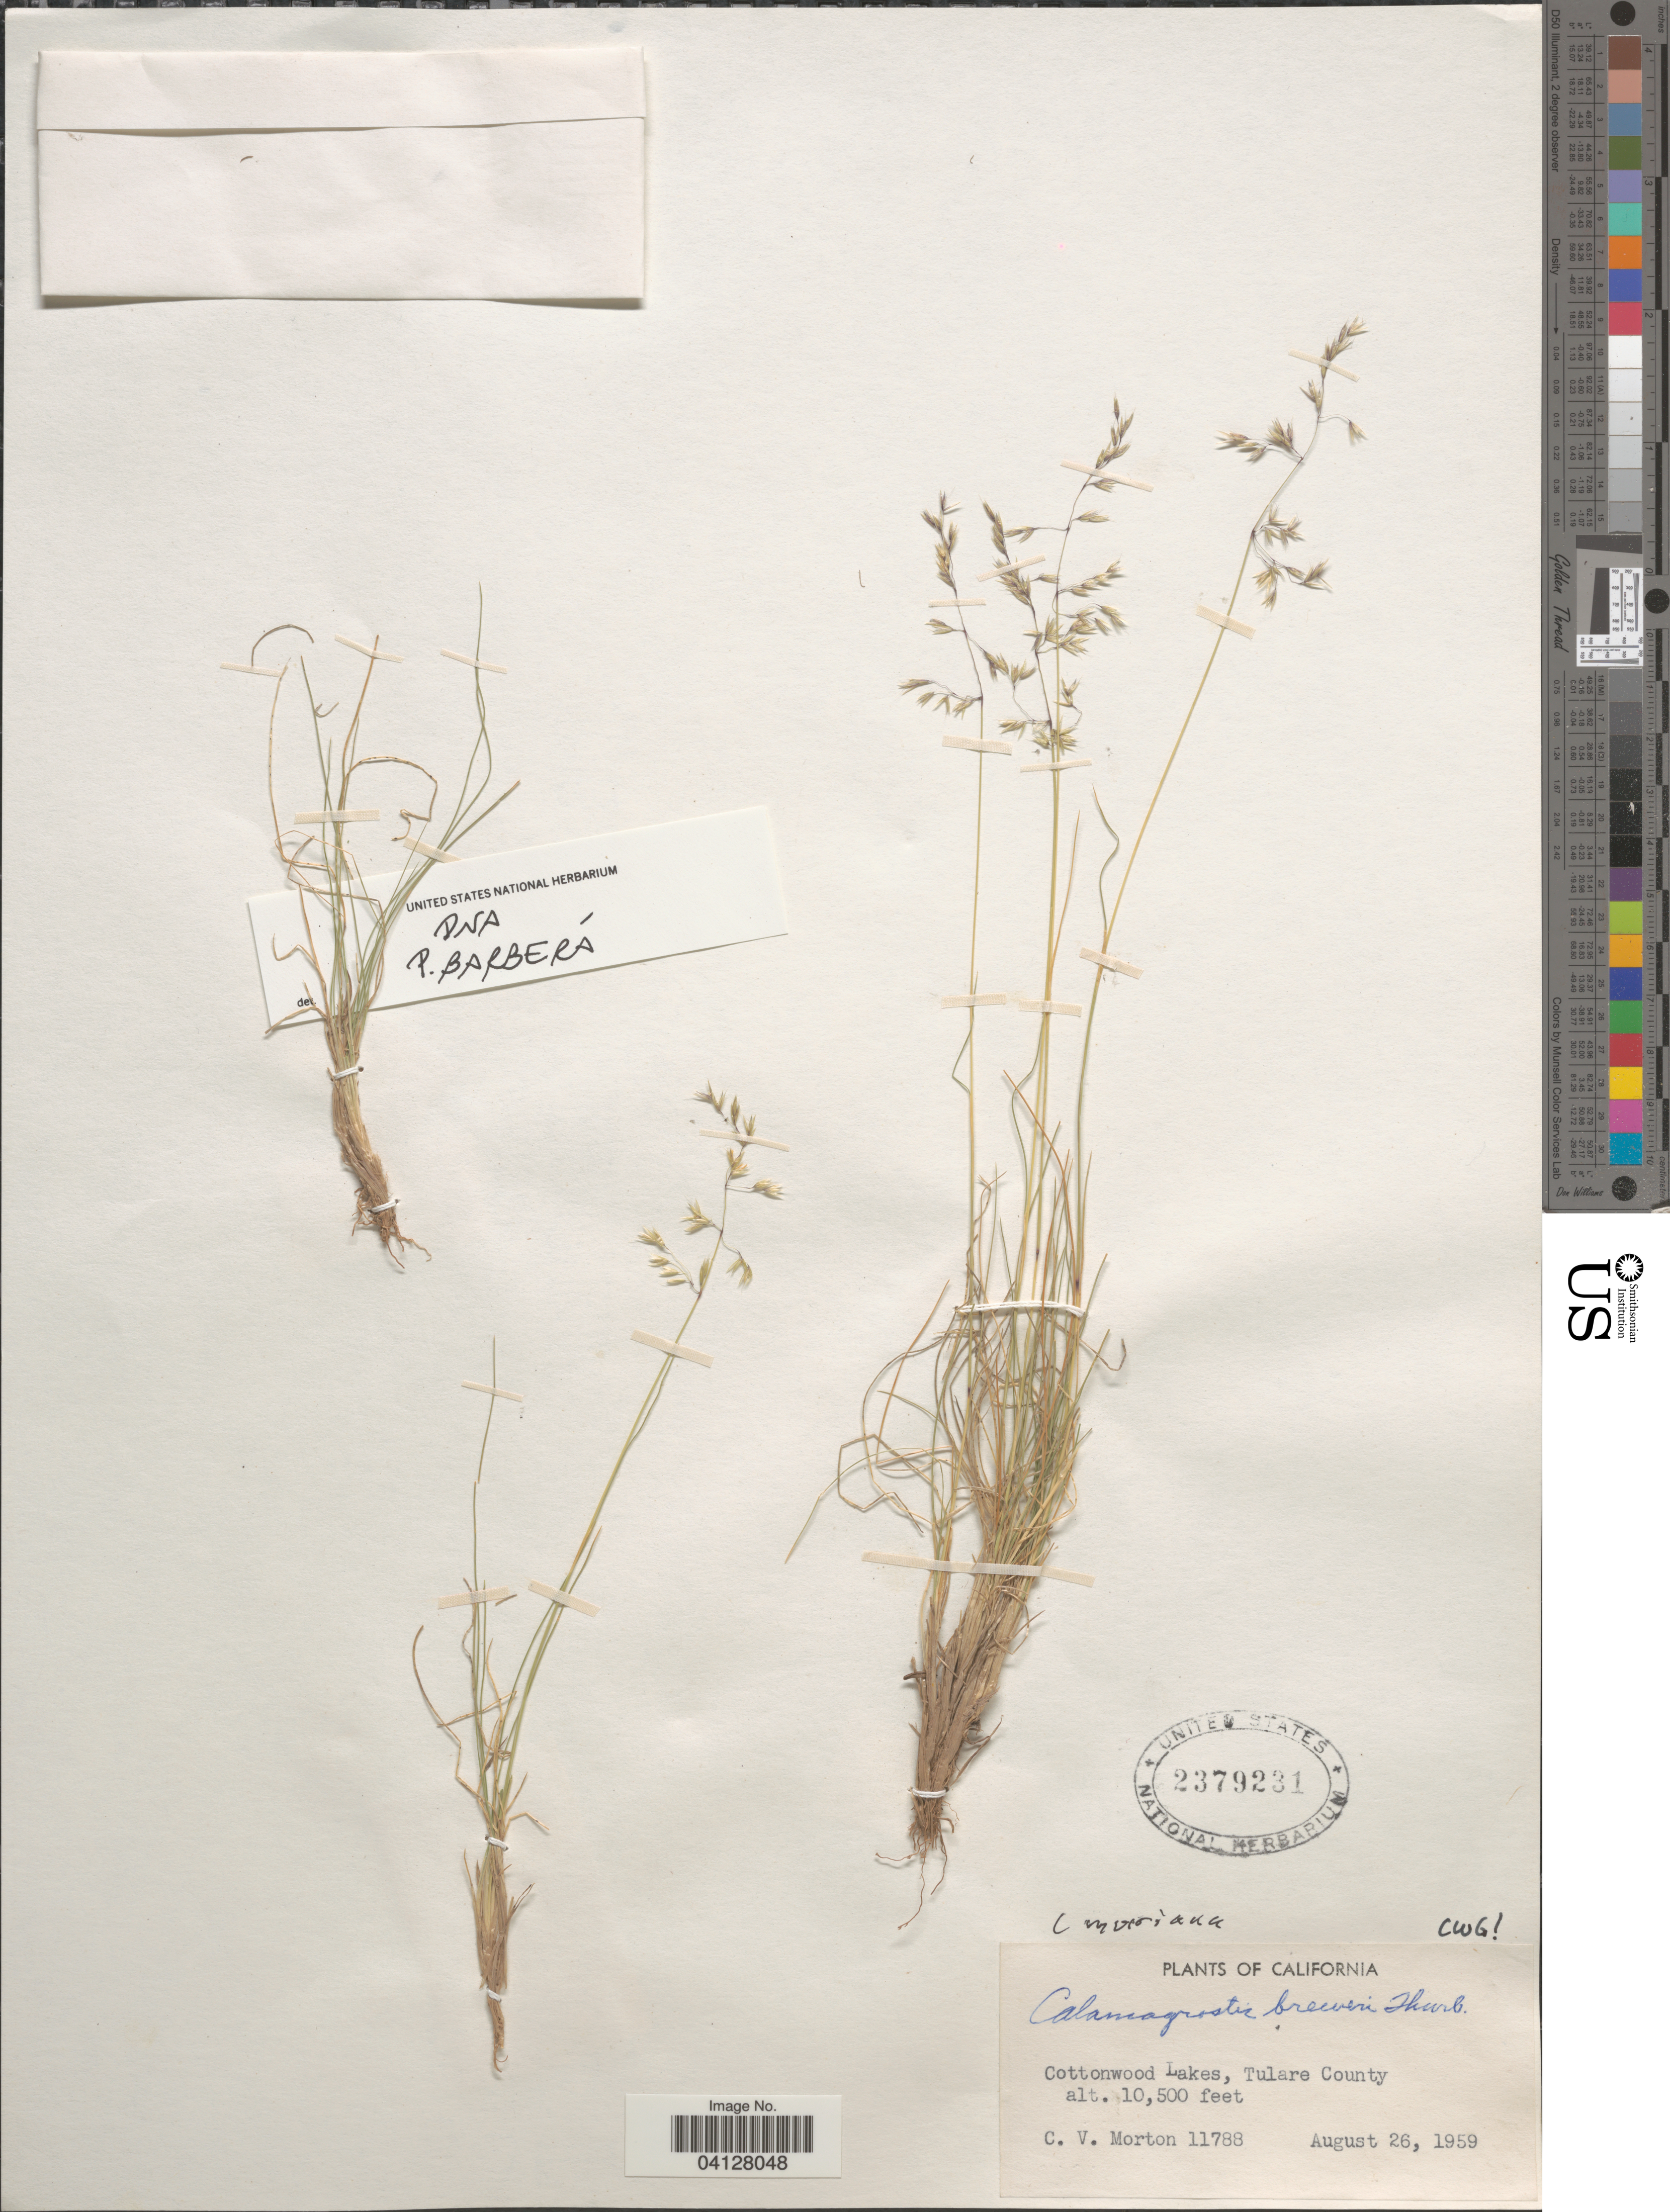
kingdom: Plantae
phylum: Tracheophyta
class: Liliopsida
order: Poales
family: Poaceae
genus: Calamagrostis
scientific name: Calamagrostis breweri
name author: Thurb.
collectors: C. V. Morton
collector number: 11788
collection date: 1959-08-26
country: United States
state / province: California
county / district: Tulare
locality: Cottonwood Lakes, Tulare County.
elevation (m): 3200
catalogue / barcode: US 2379231